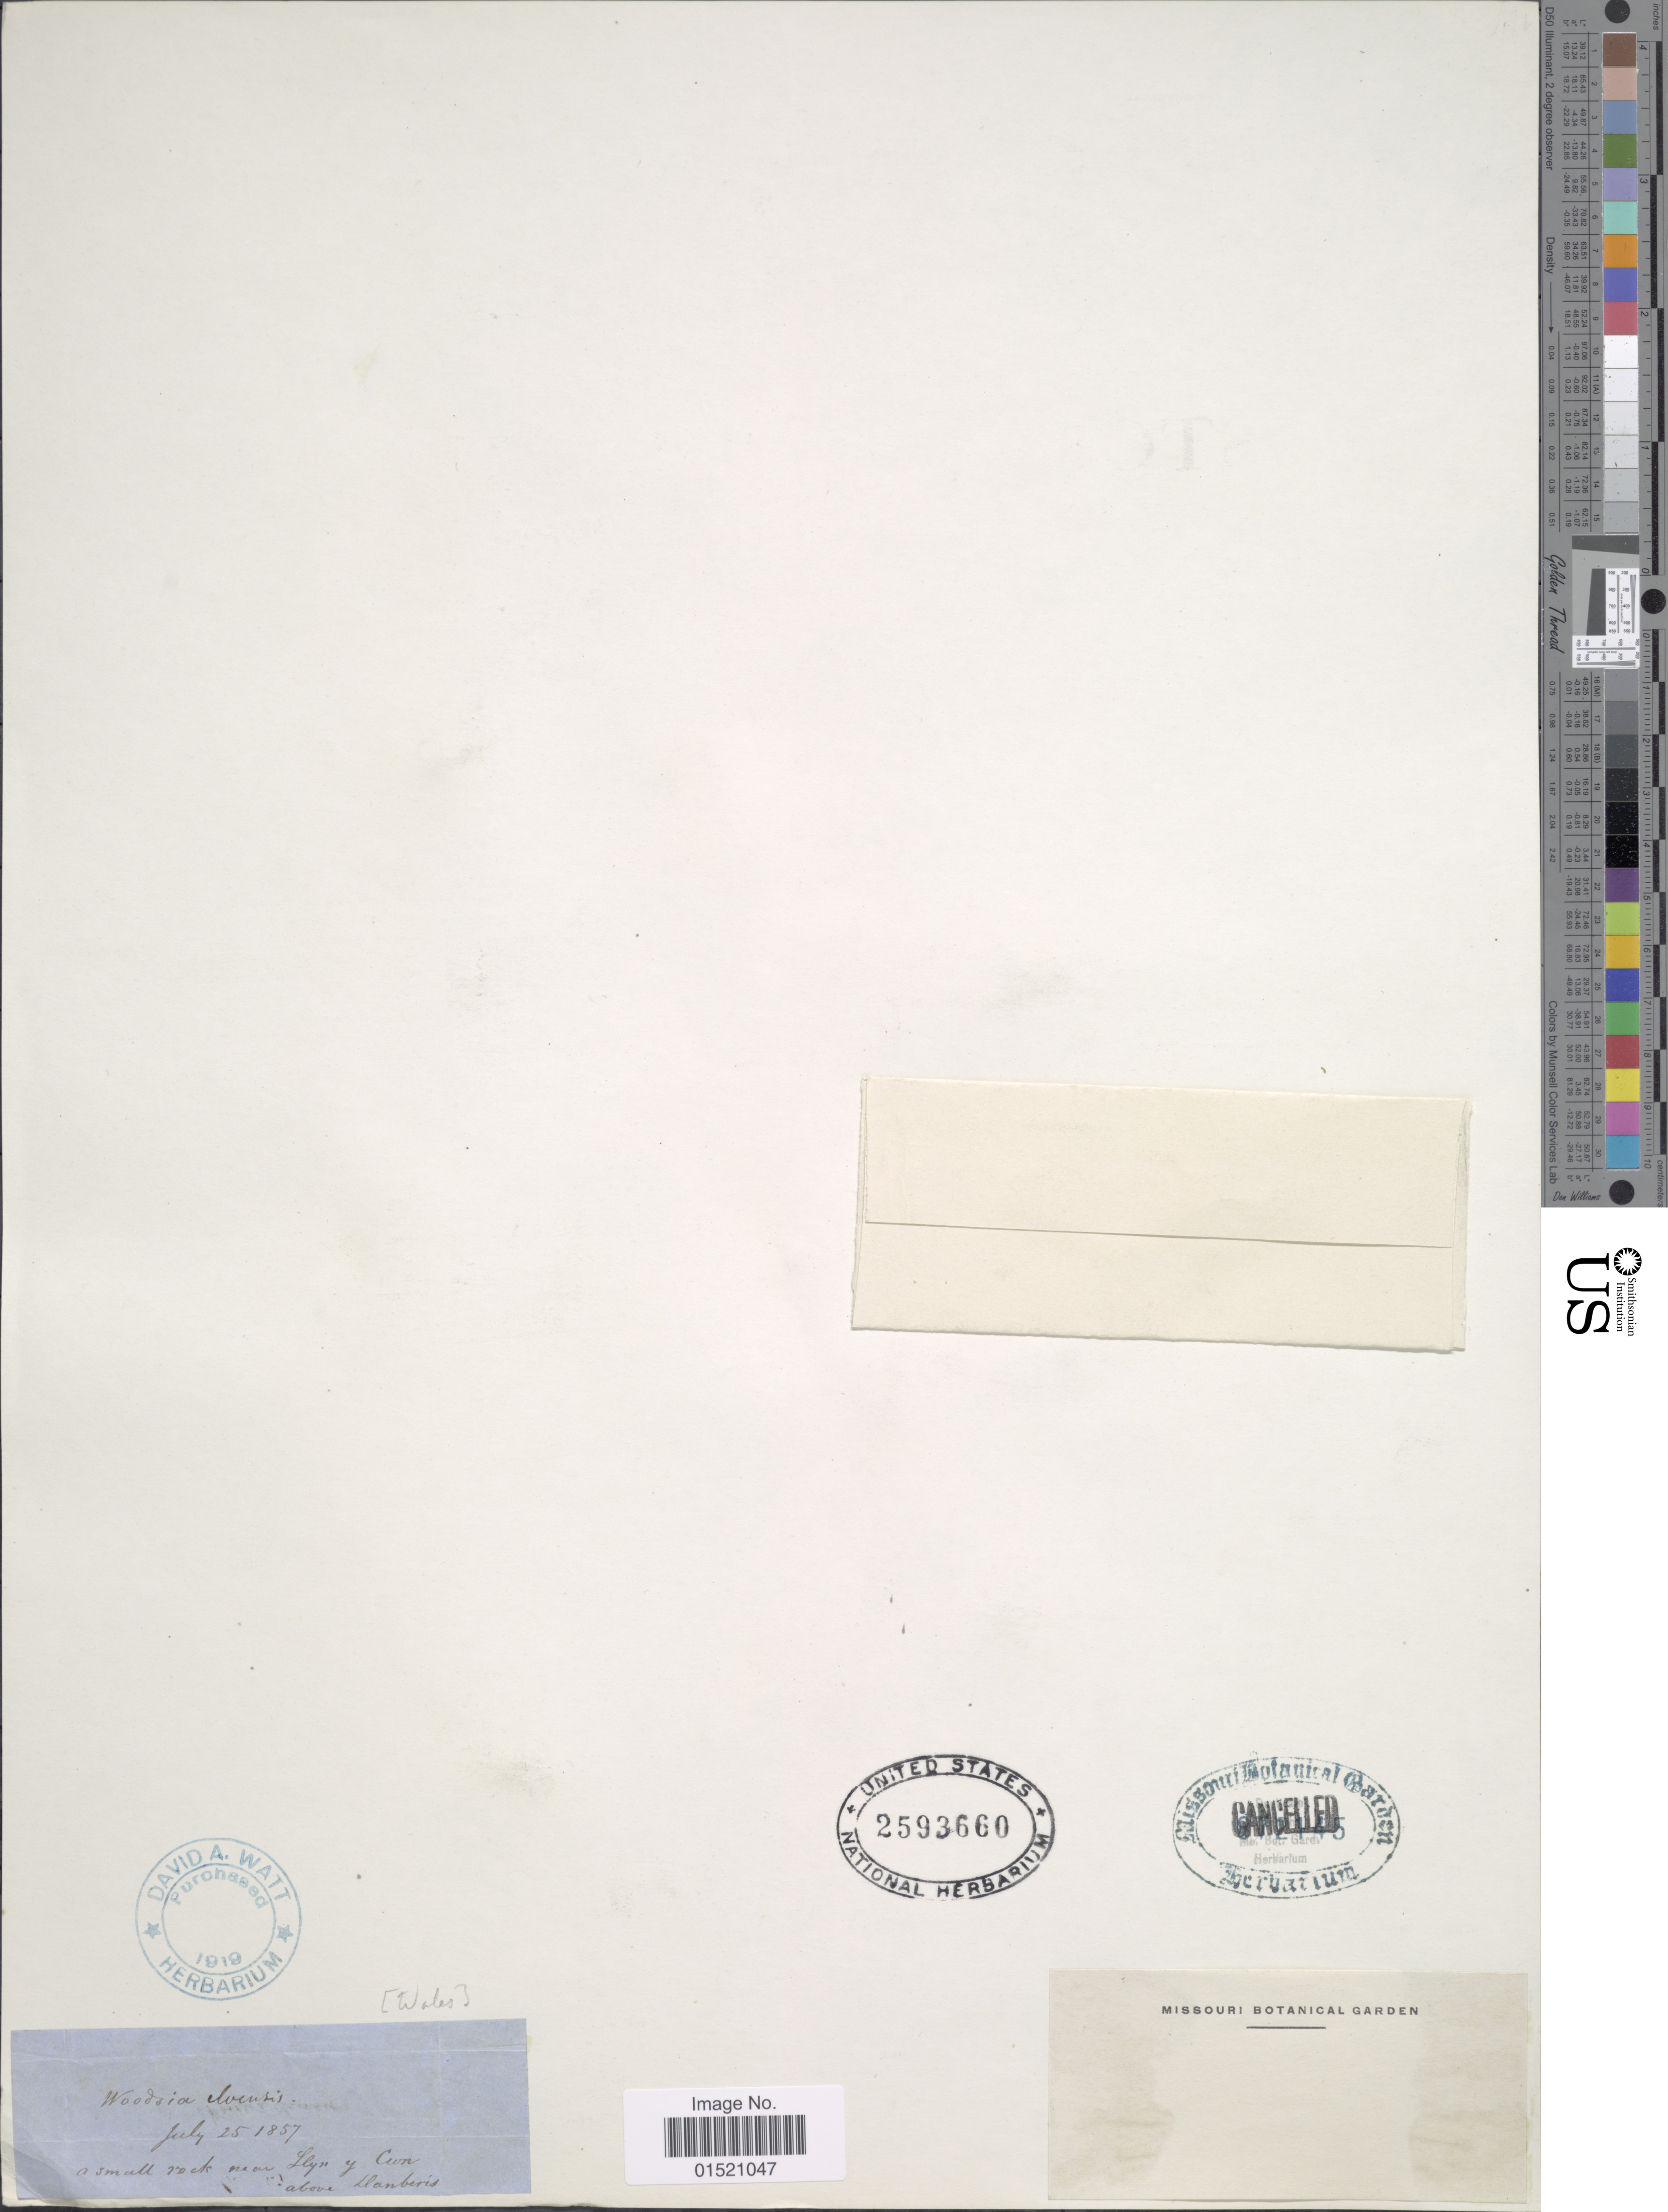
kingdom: Plantae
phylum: Tracheophyta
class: Polypodiopsida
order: Polypodiales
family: Woodsiaceae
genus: Woodsia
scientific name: Woodsia ilvensis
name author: (L.) R. Br.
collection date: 1857-07-25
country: United Kingdom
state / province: Wales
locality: A small rock near Llyn Cwn (Cwellyn) above Lanberis.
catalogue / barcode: US 2593660